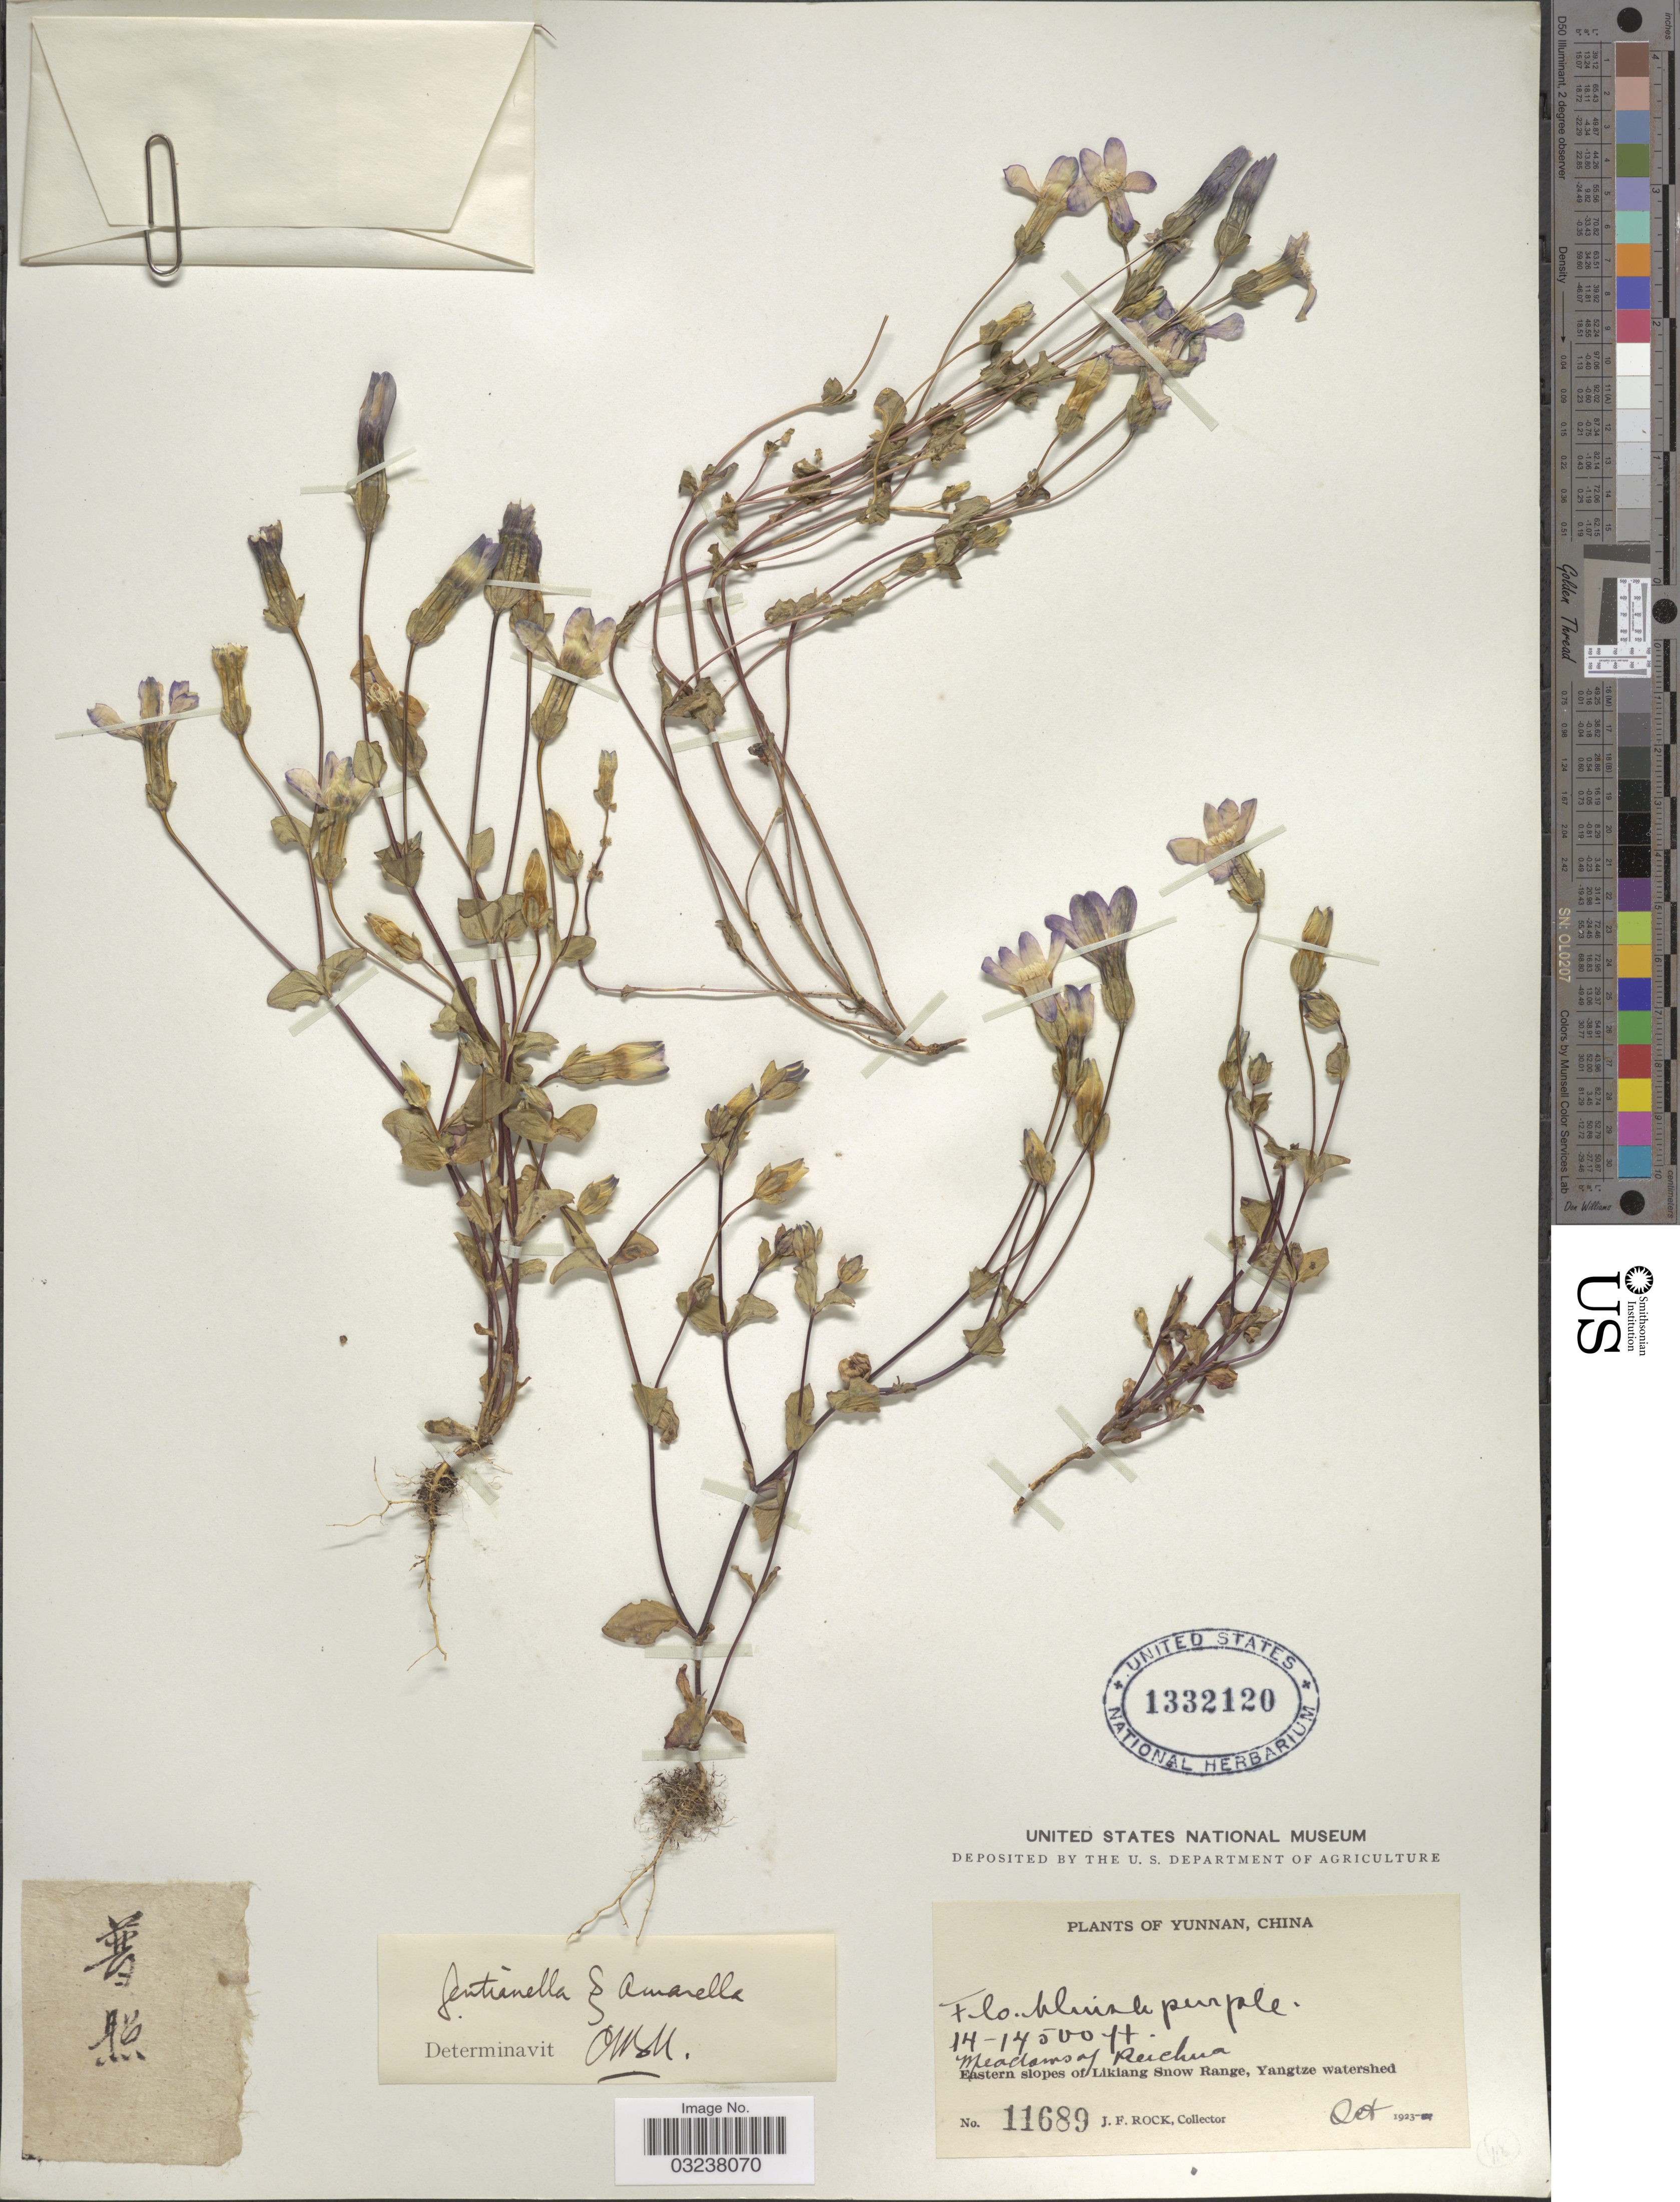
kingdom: Plantae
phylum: Tracheophyta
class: Magnoliopsida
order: Gentianales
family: Gentianaceae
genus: Gentianella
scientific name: Gentianella sp.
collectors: J. Rock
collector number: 11689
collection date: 1923-10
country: China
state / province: Yunnan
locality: Eastern slopes of Likiang Snow Range, Yangtze watershed. Meadows of Reichua.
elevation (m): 4267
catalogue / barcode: US 1332120